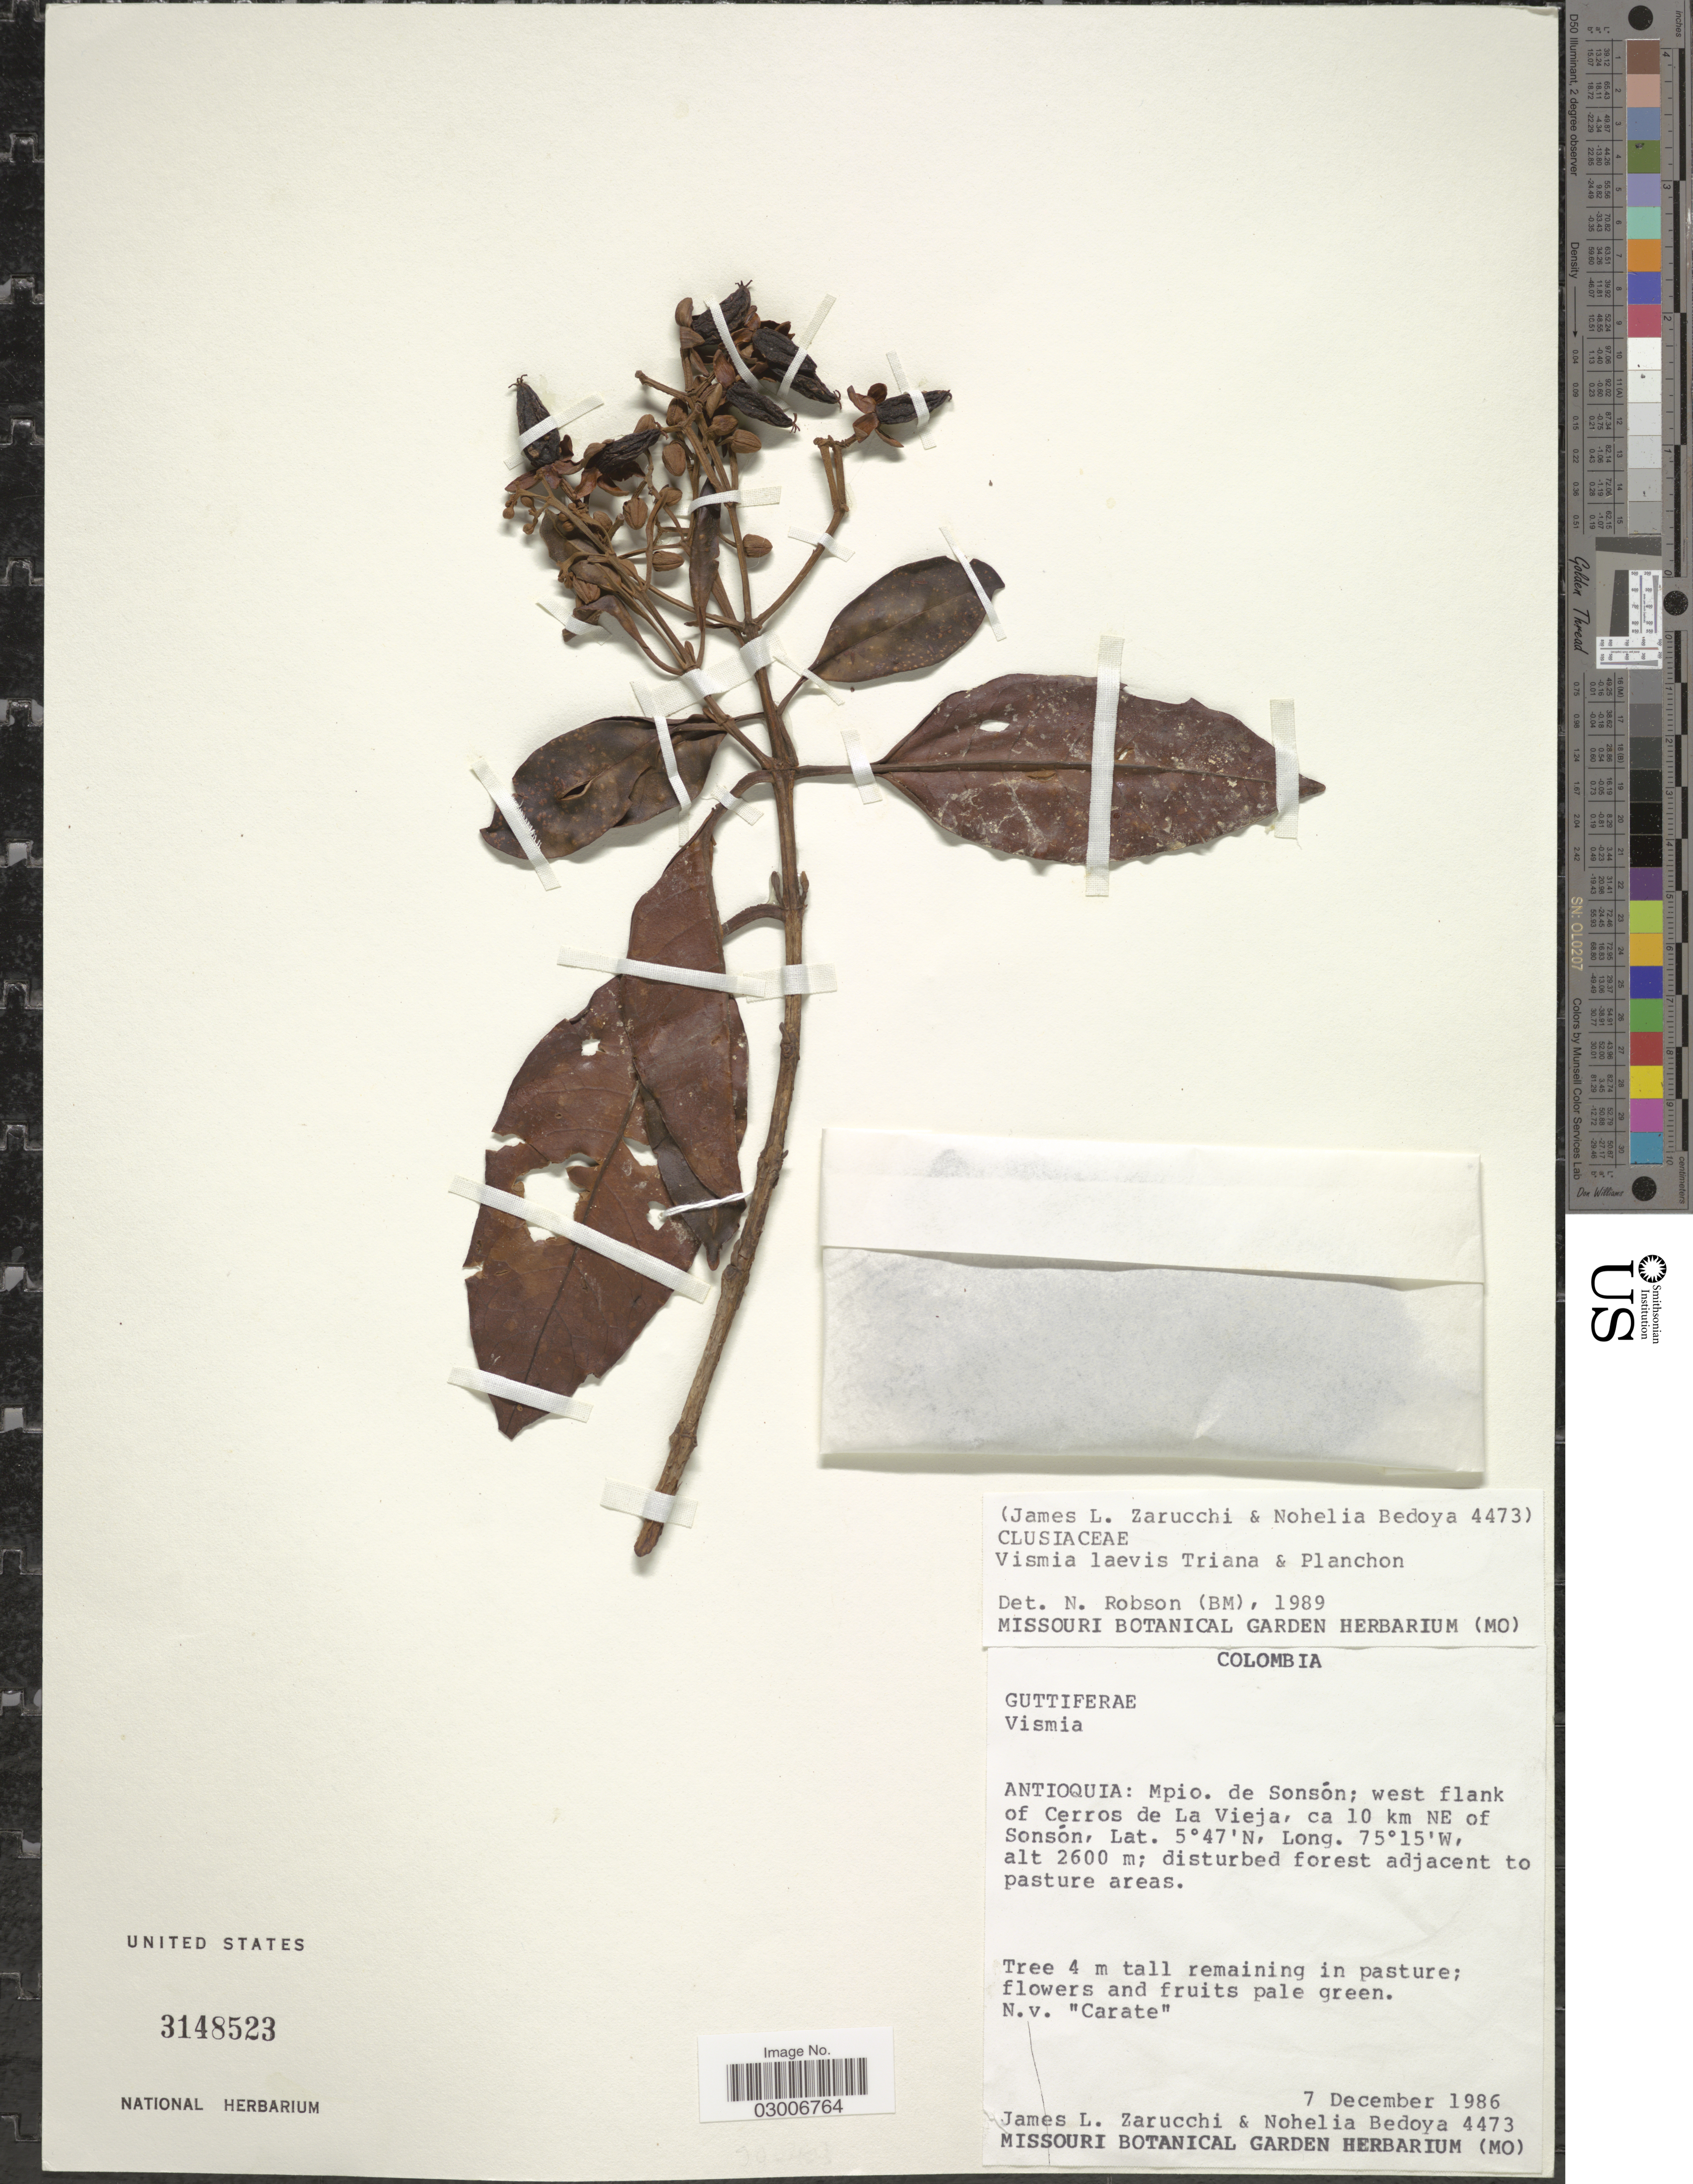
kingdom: Plantae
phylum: Tracheophyta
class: Magnoliopsida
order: Malpighiales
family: Hypericaceae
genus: Vismia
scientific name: Vismia laevis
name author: Triana & Planch.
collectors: J. L. Zarucchi & N. Bedoya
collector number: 4473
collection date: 1986-12-07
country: Colombia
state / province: Antioquia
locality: Mpio. de Sonsón; west flank of Cerros de La Vieja, ca 10 km NE of Sonsón.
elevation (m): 2600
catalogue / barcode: US 3148523